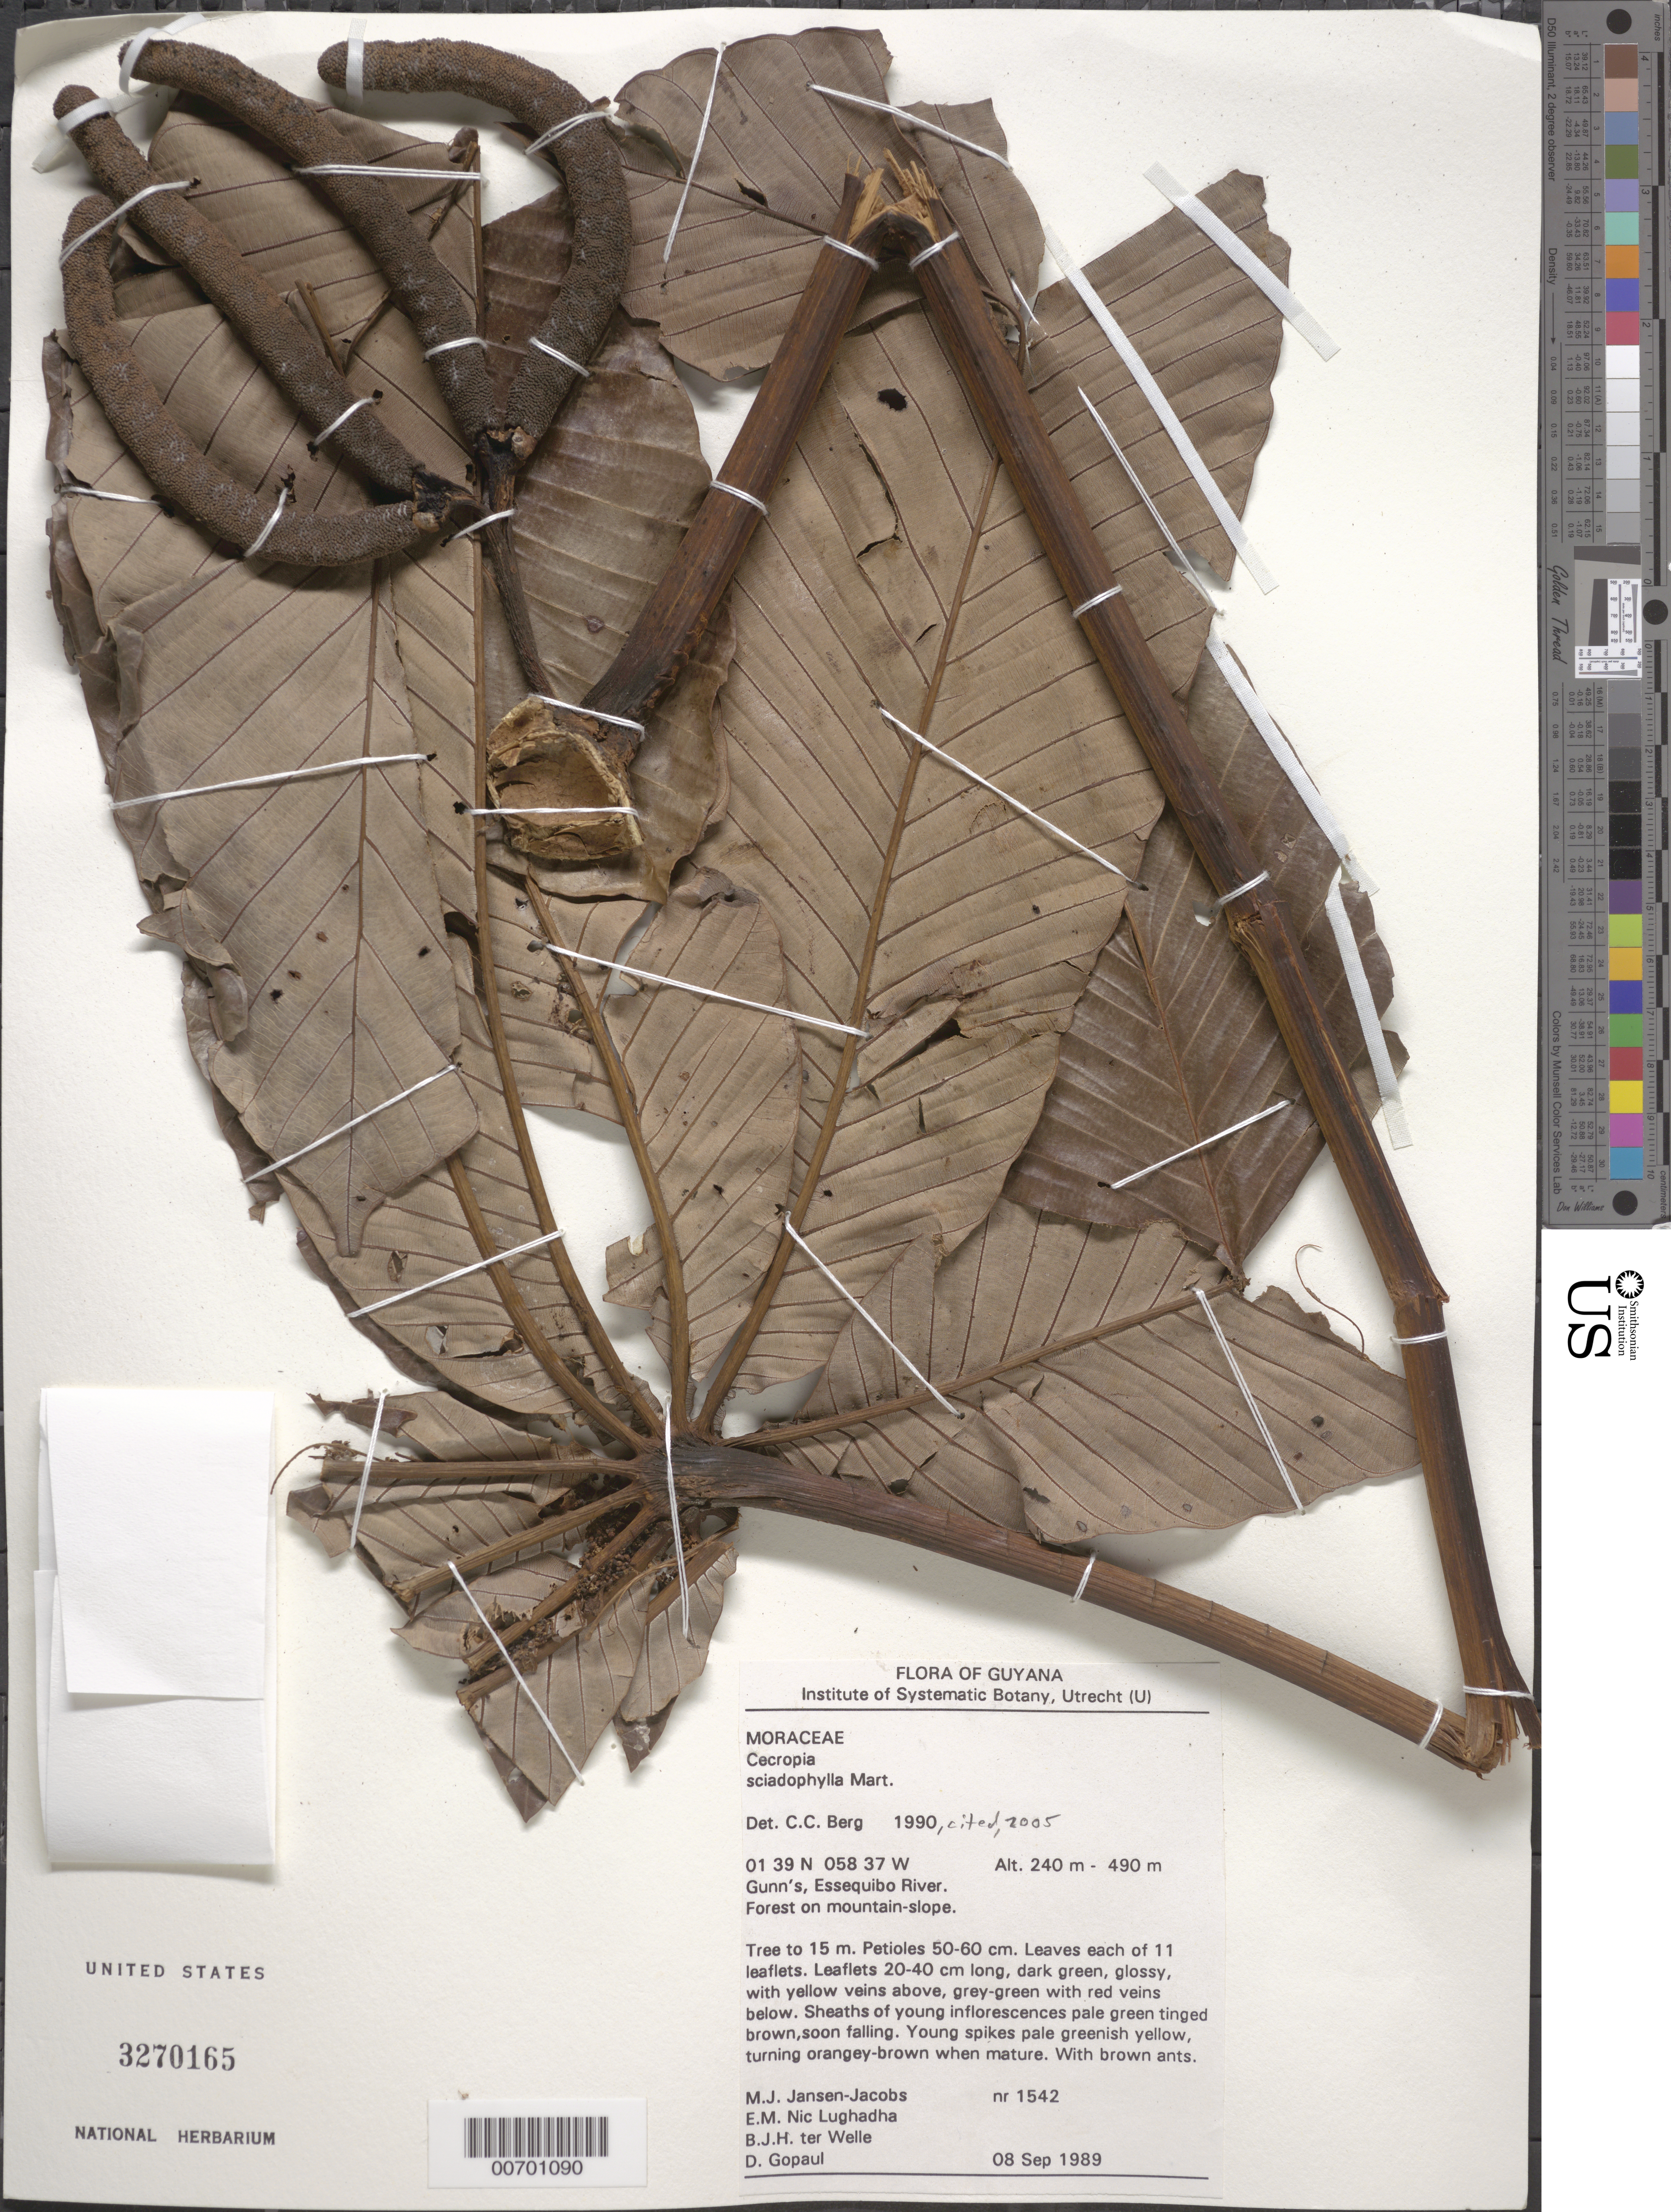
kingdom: Plantae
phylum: Tracheophyta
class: Magnoliopsida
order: Rosales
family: Urticaceae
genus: Cecropia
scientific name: Cecropia sciadophylla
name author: Mart.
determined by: Berg, C. C.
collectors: M. J. Jansen-Jacobs, E. Nic Lughadha, B. Welle & D. Gopaul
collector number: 1542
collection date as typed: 8-Sep-89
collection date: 1989-09-08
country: Guyana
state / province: U. Takutu-U. Essequibo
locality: Gunn's, Essequibo River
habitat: Forest on mountain slope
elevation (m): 240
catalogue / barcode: US 3270165